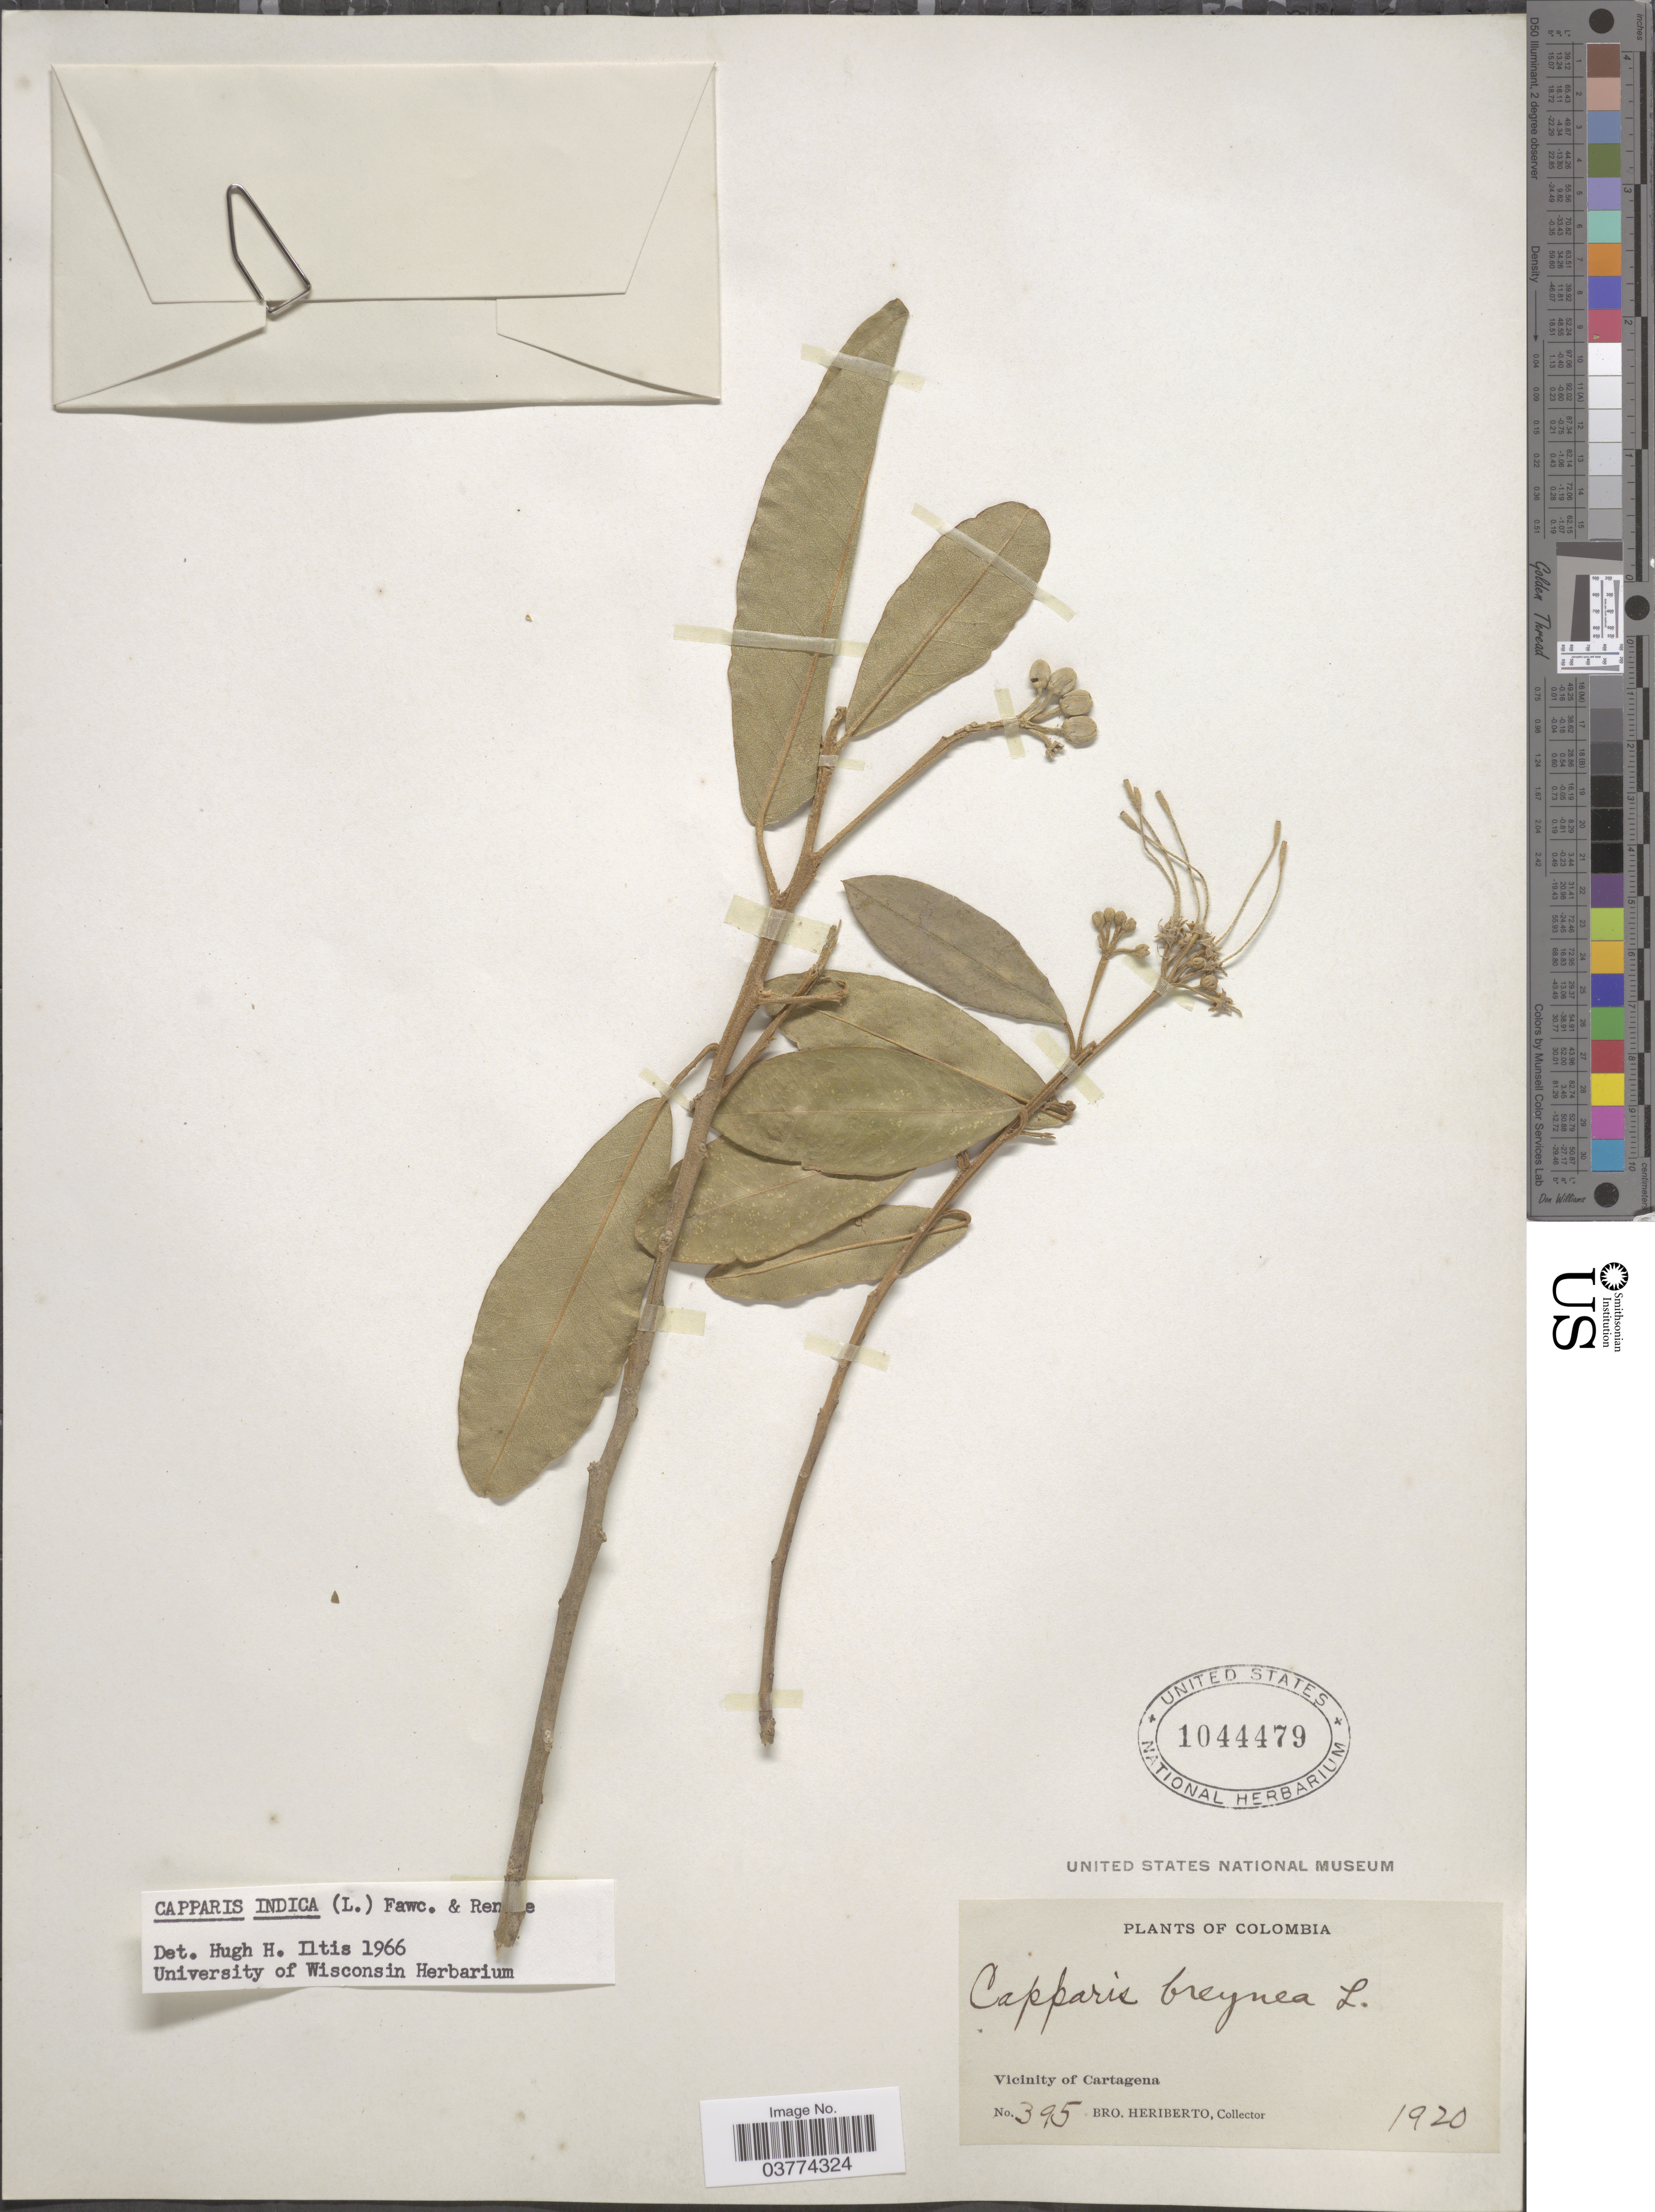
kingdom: Plantae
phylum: Tracheophyta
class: Magnoliopsida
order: Brassicales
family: Capparaceae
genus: Quadrella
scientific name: Quadrella indica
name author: (L.) Iltis & Cornejo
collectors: B. Heriberto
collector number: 395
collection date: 1920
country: Colombia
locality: Vicinity of Cartagena.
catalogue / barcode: US 1044479